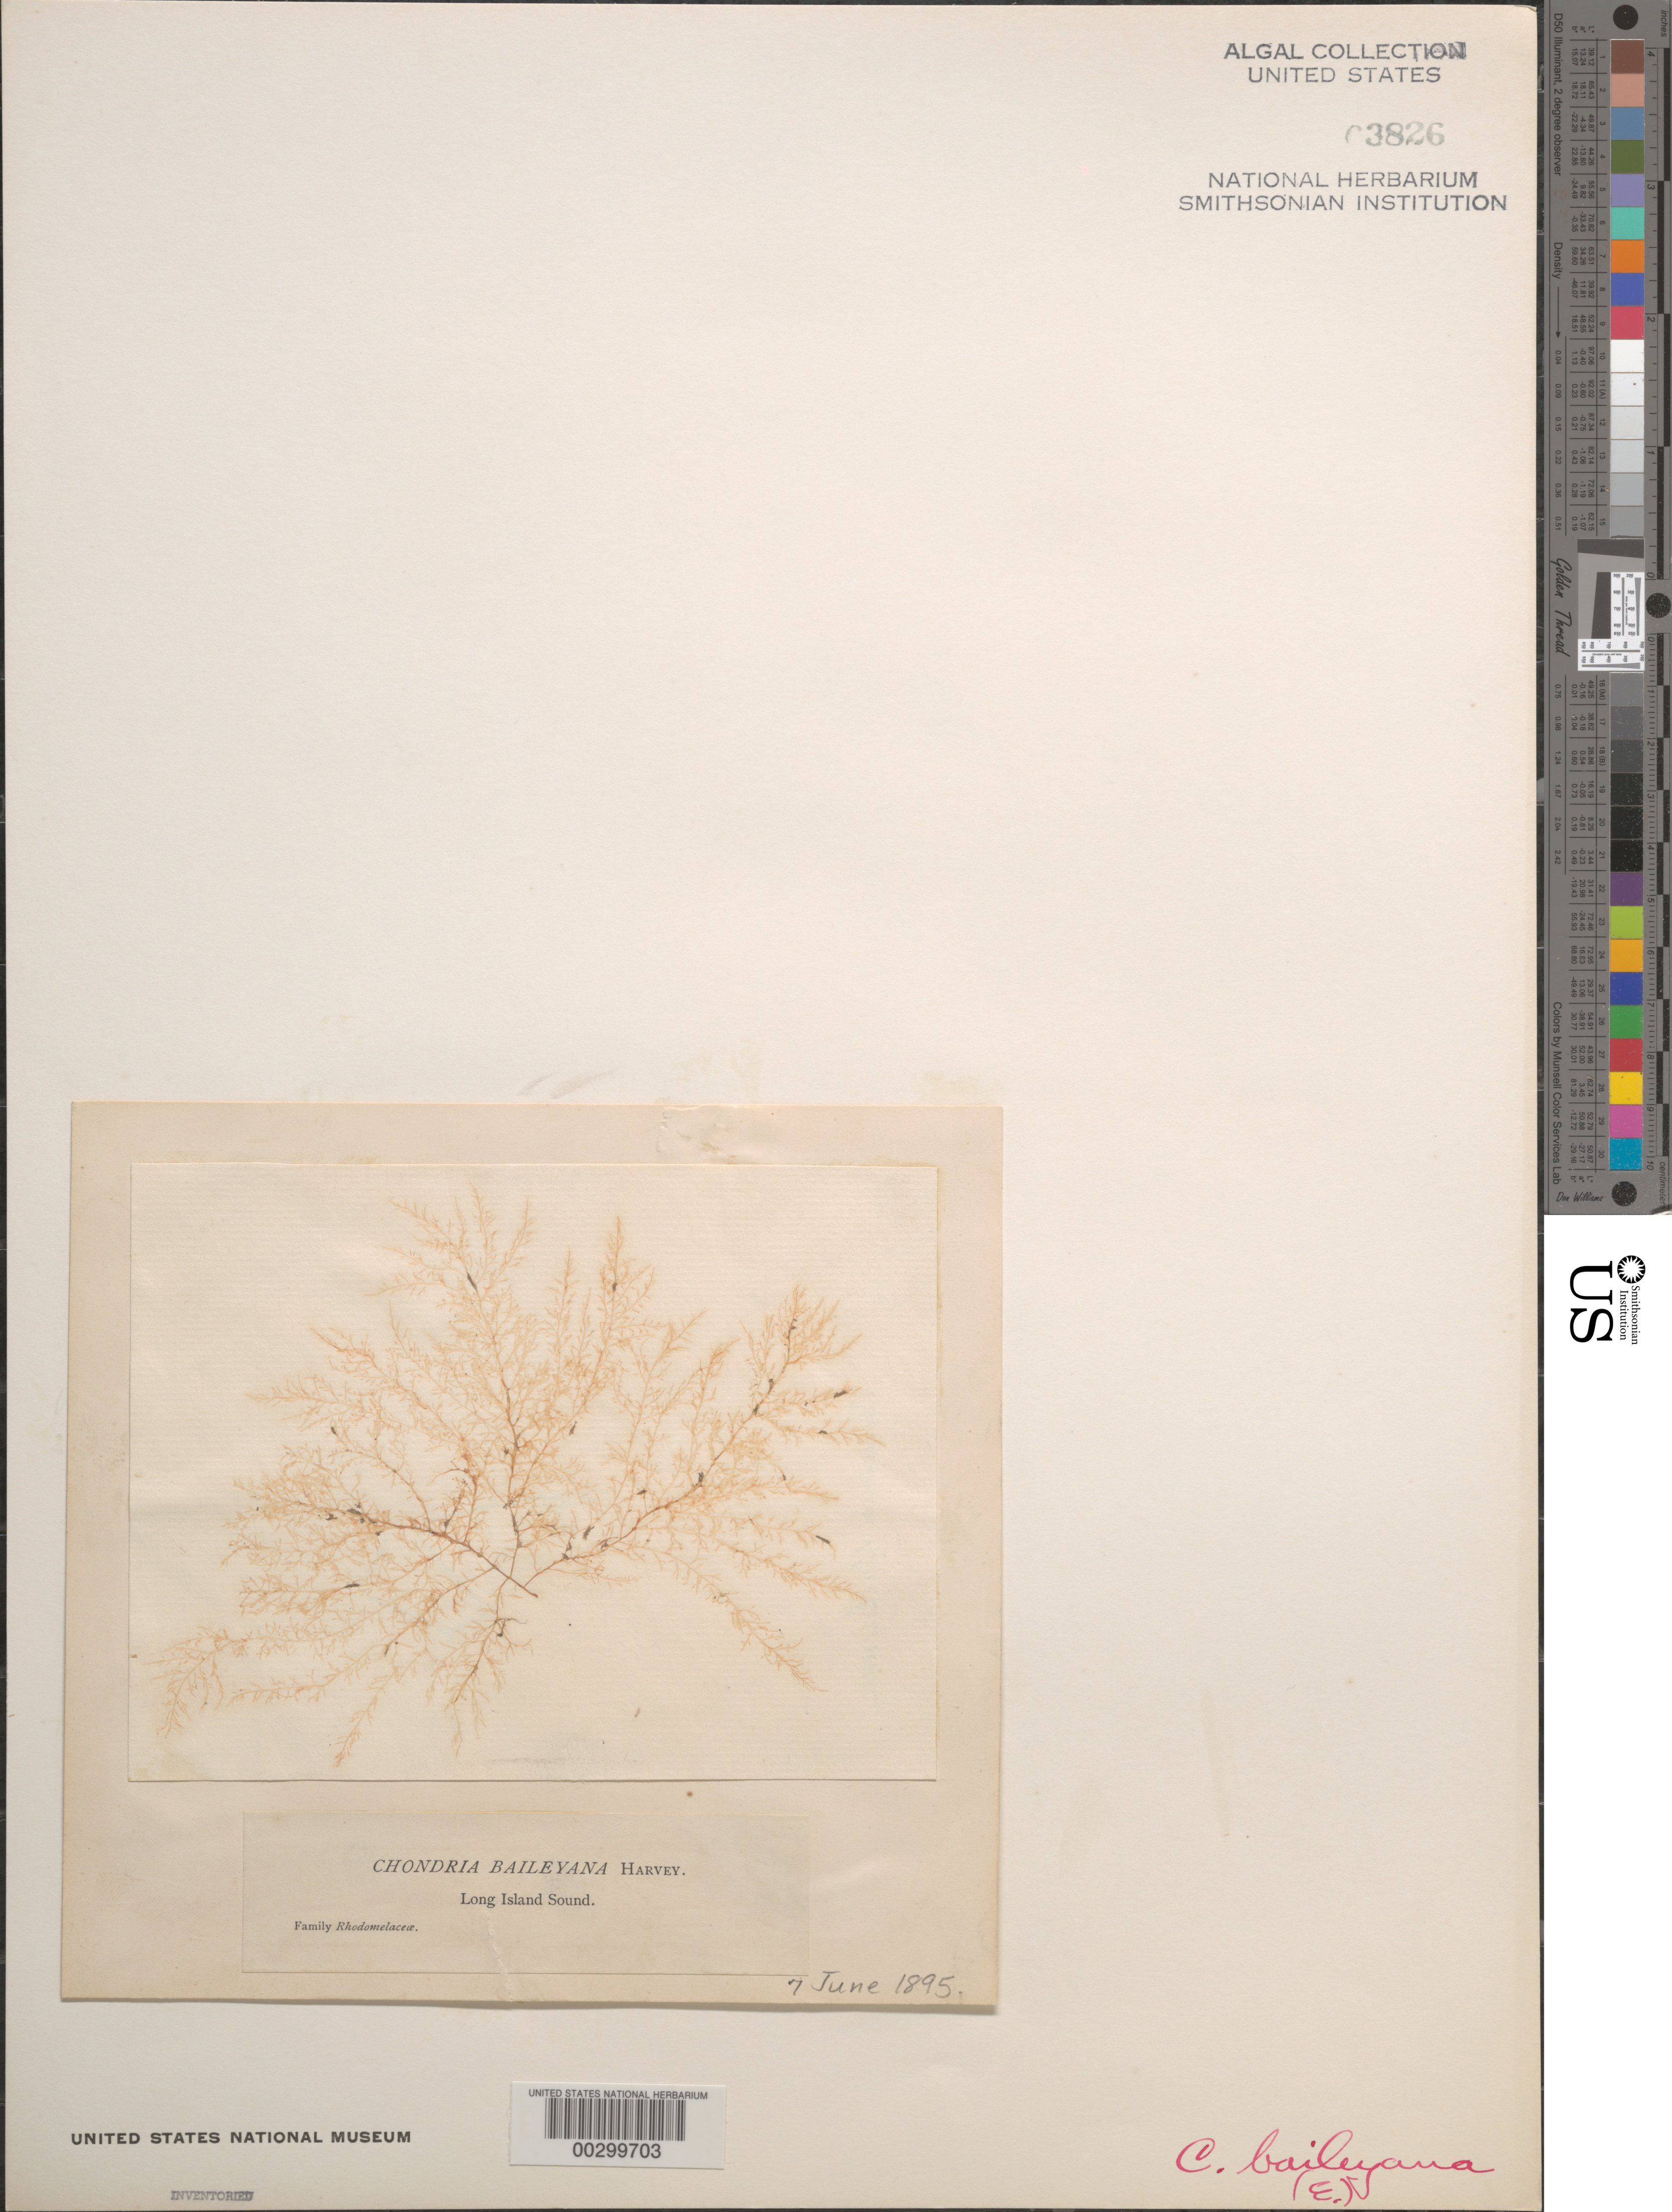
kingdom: Plantae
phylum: Rhodophyta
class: Florideophyceae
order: Ceramiales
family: Rhodomelaceae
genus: Chondria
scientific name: Chondria baileyana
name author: (Mont.) Harv.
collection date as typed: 07 Jun 1895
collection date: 1895-06-07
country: United States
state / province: Connecticut / New York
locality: Long Island Sound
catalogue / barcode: US 3826